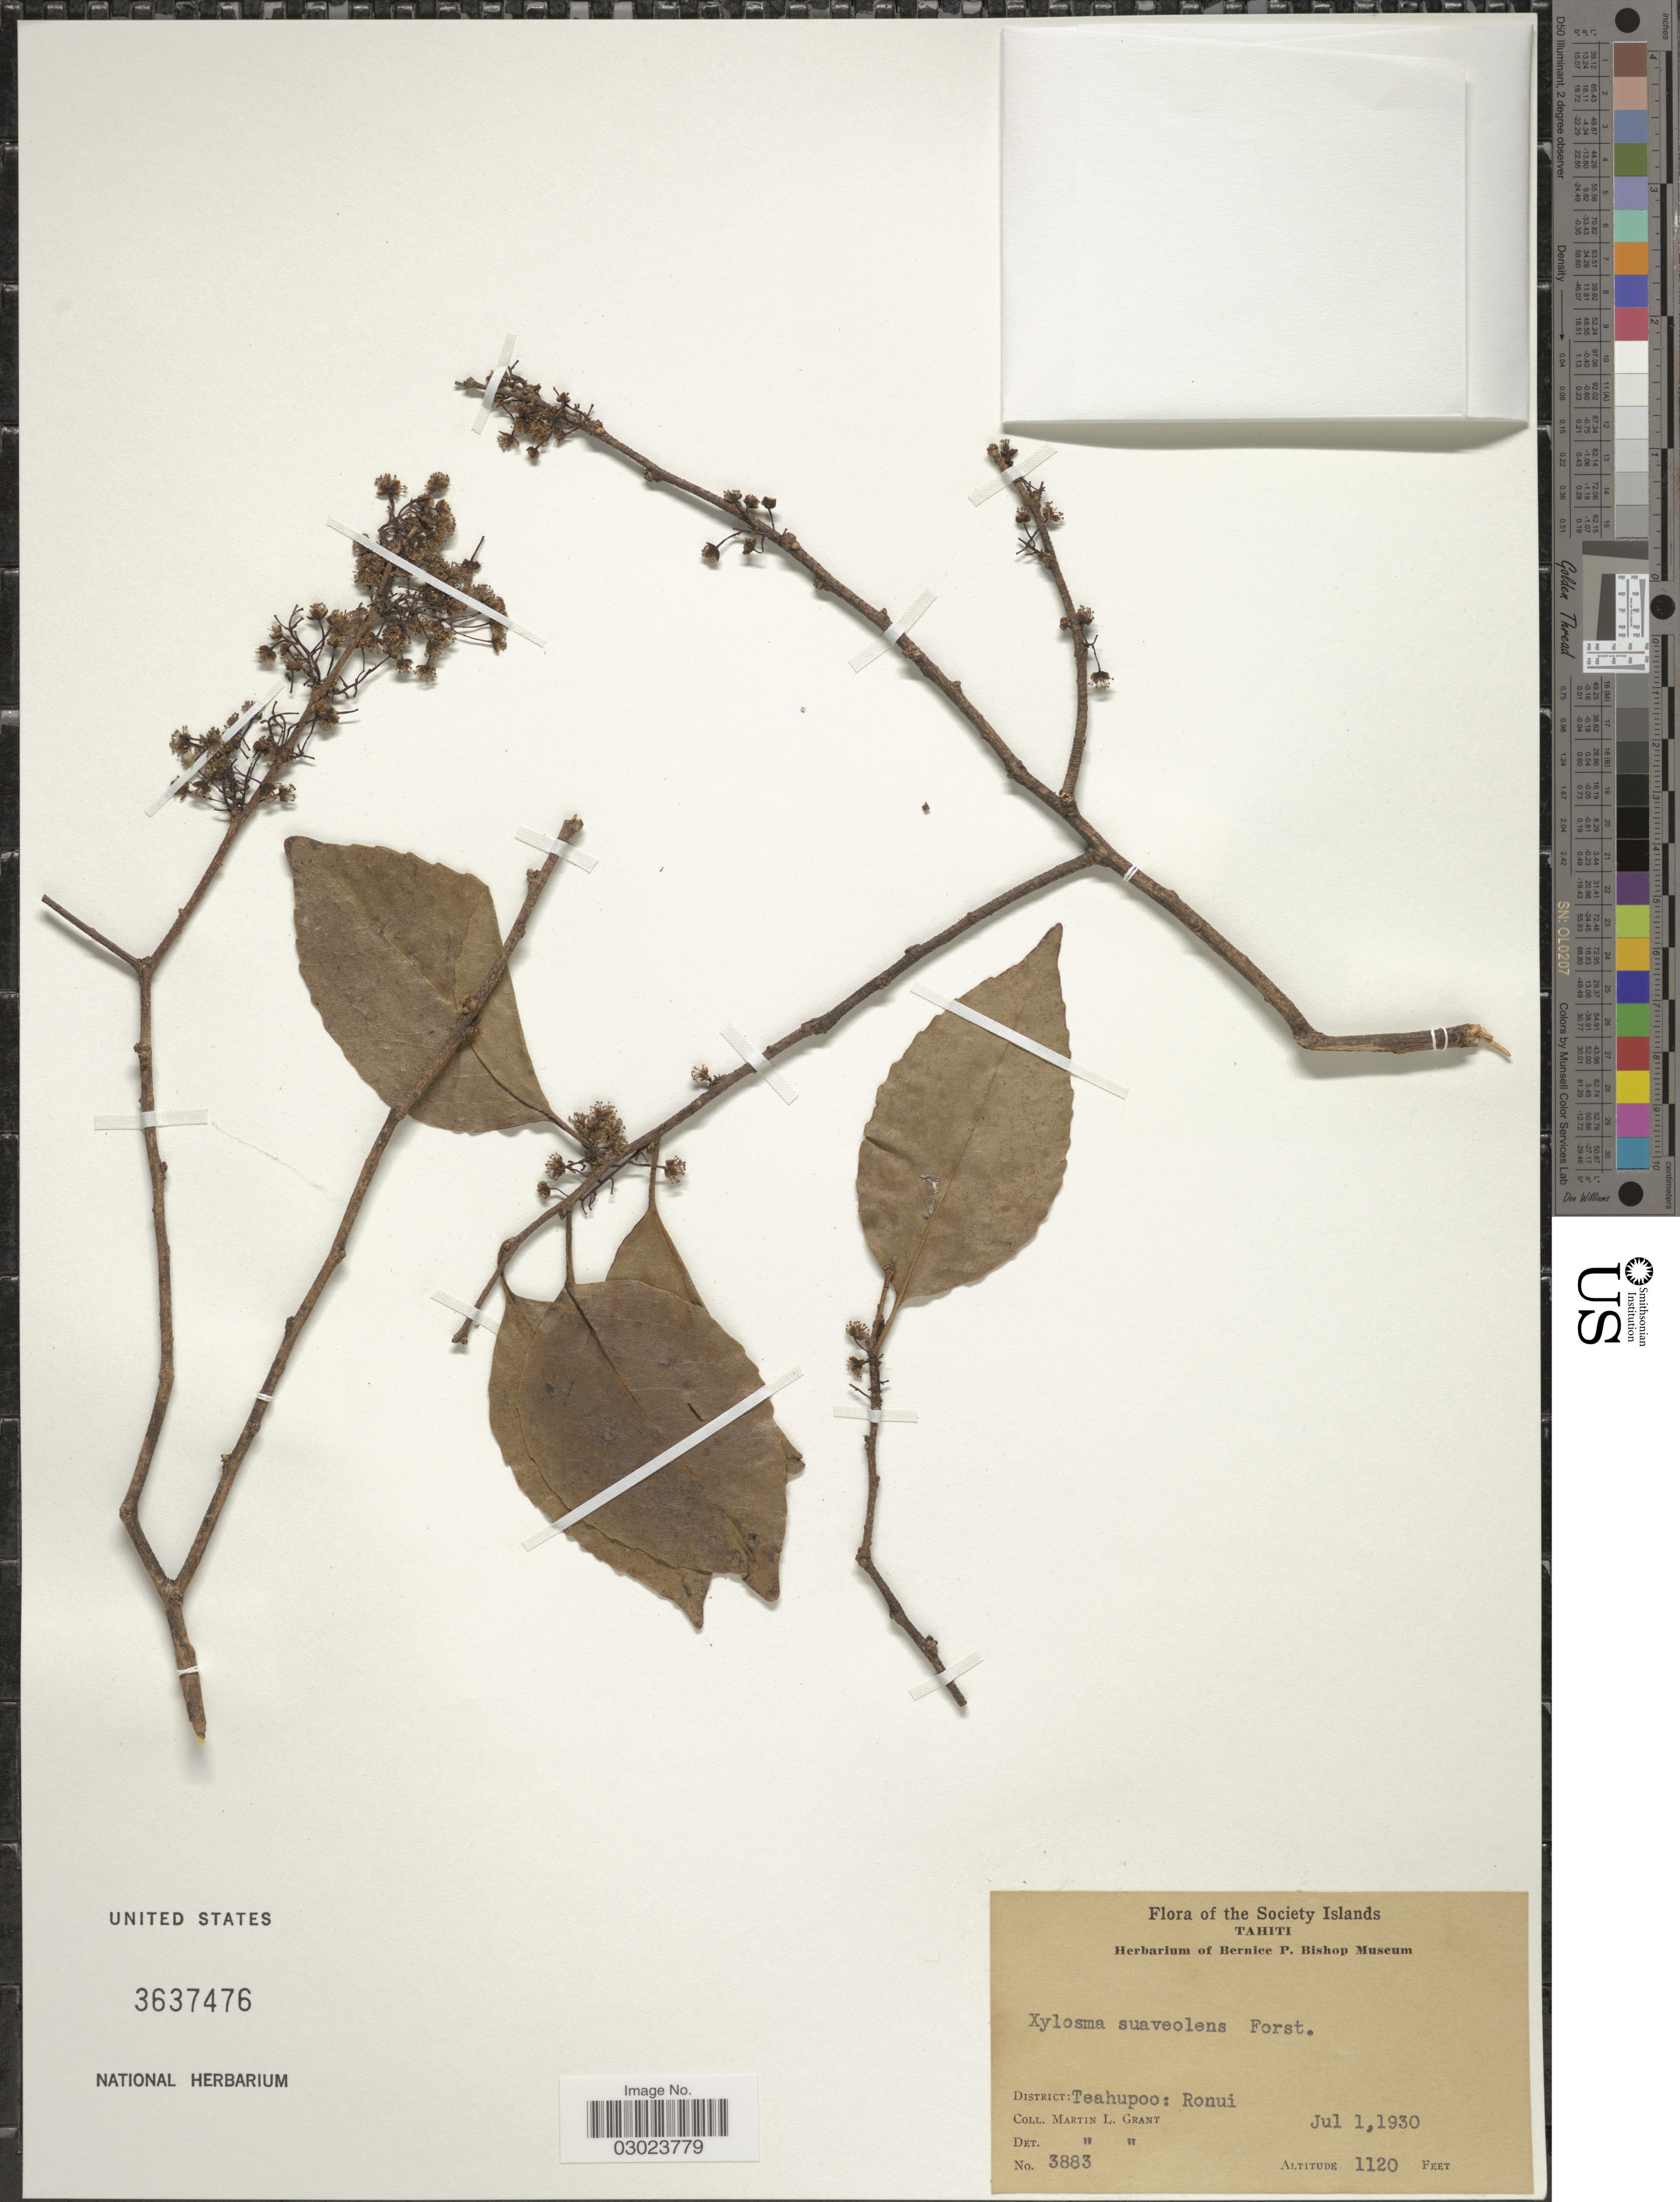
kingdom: Plantae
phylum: Tracheophyta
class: Magnoliopsida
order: Malpighiales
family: Salicaceae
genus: Xylosma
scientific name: Xylosma suaveolens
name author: G. Forst.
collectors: M. L. Grant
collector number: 3883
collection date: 1930-07-01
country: French Polynesia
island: Tahiti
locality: The Society Islands. Tahiti. District: Teahupoo: Ronui.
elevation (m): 341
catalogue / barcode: US 3637476